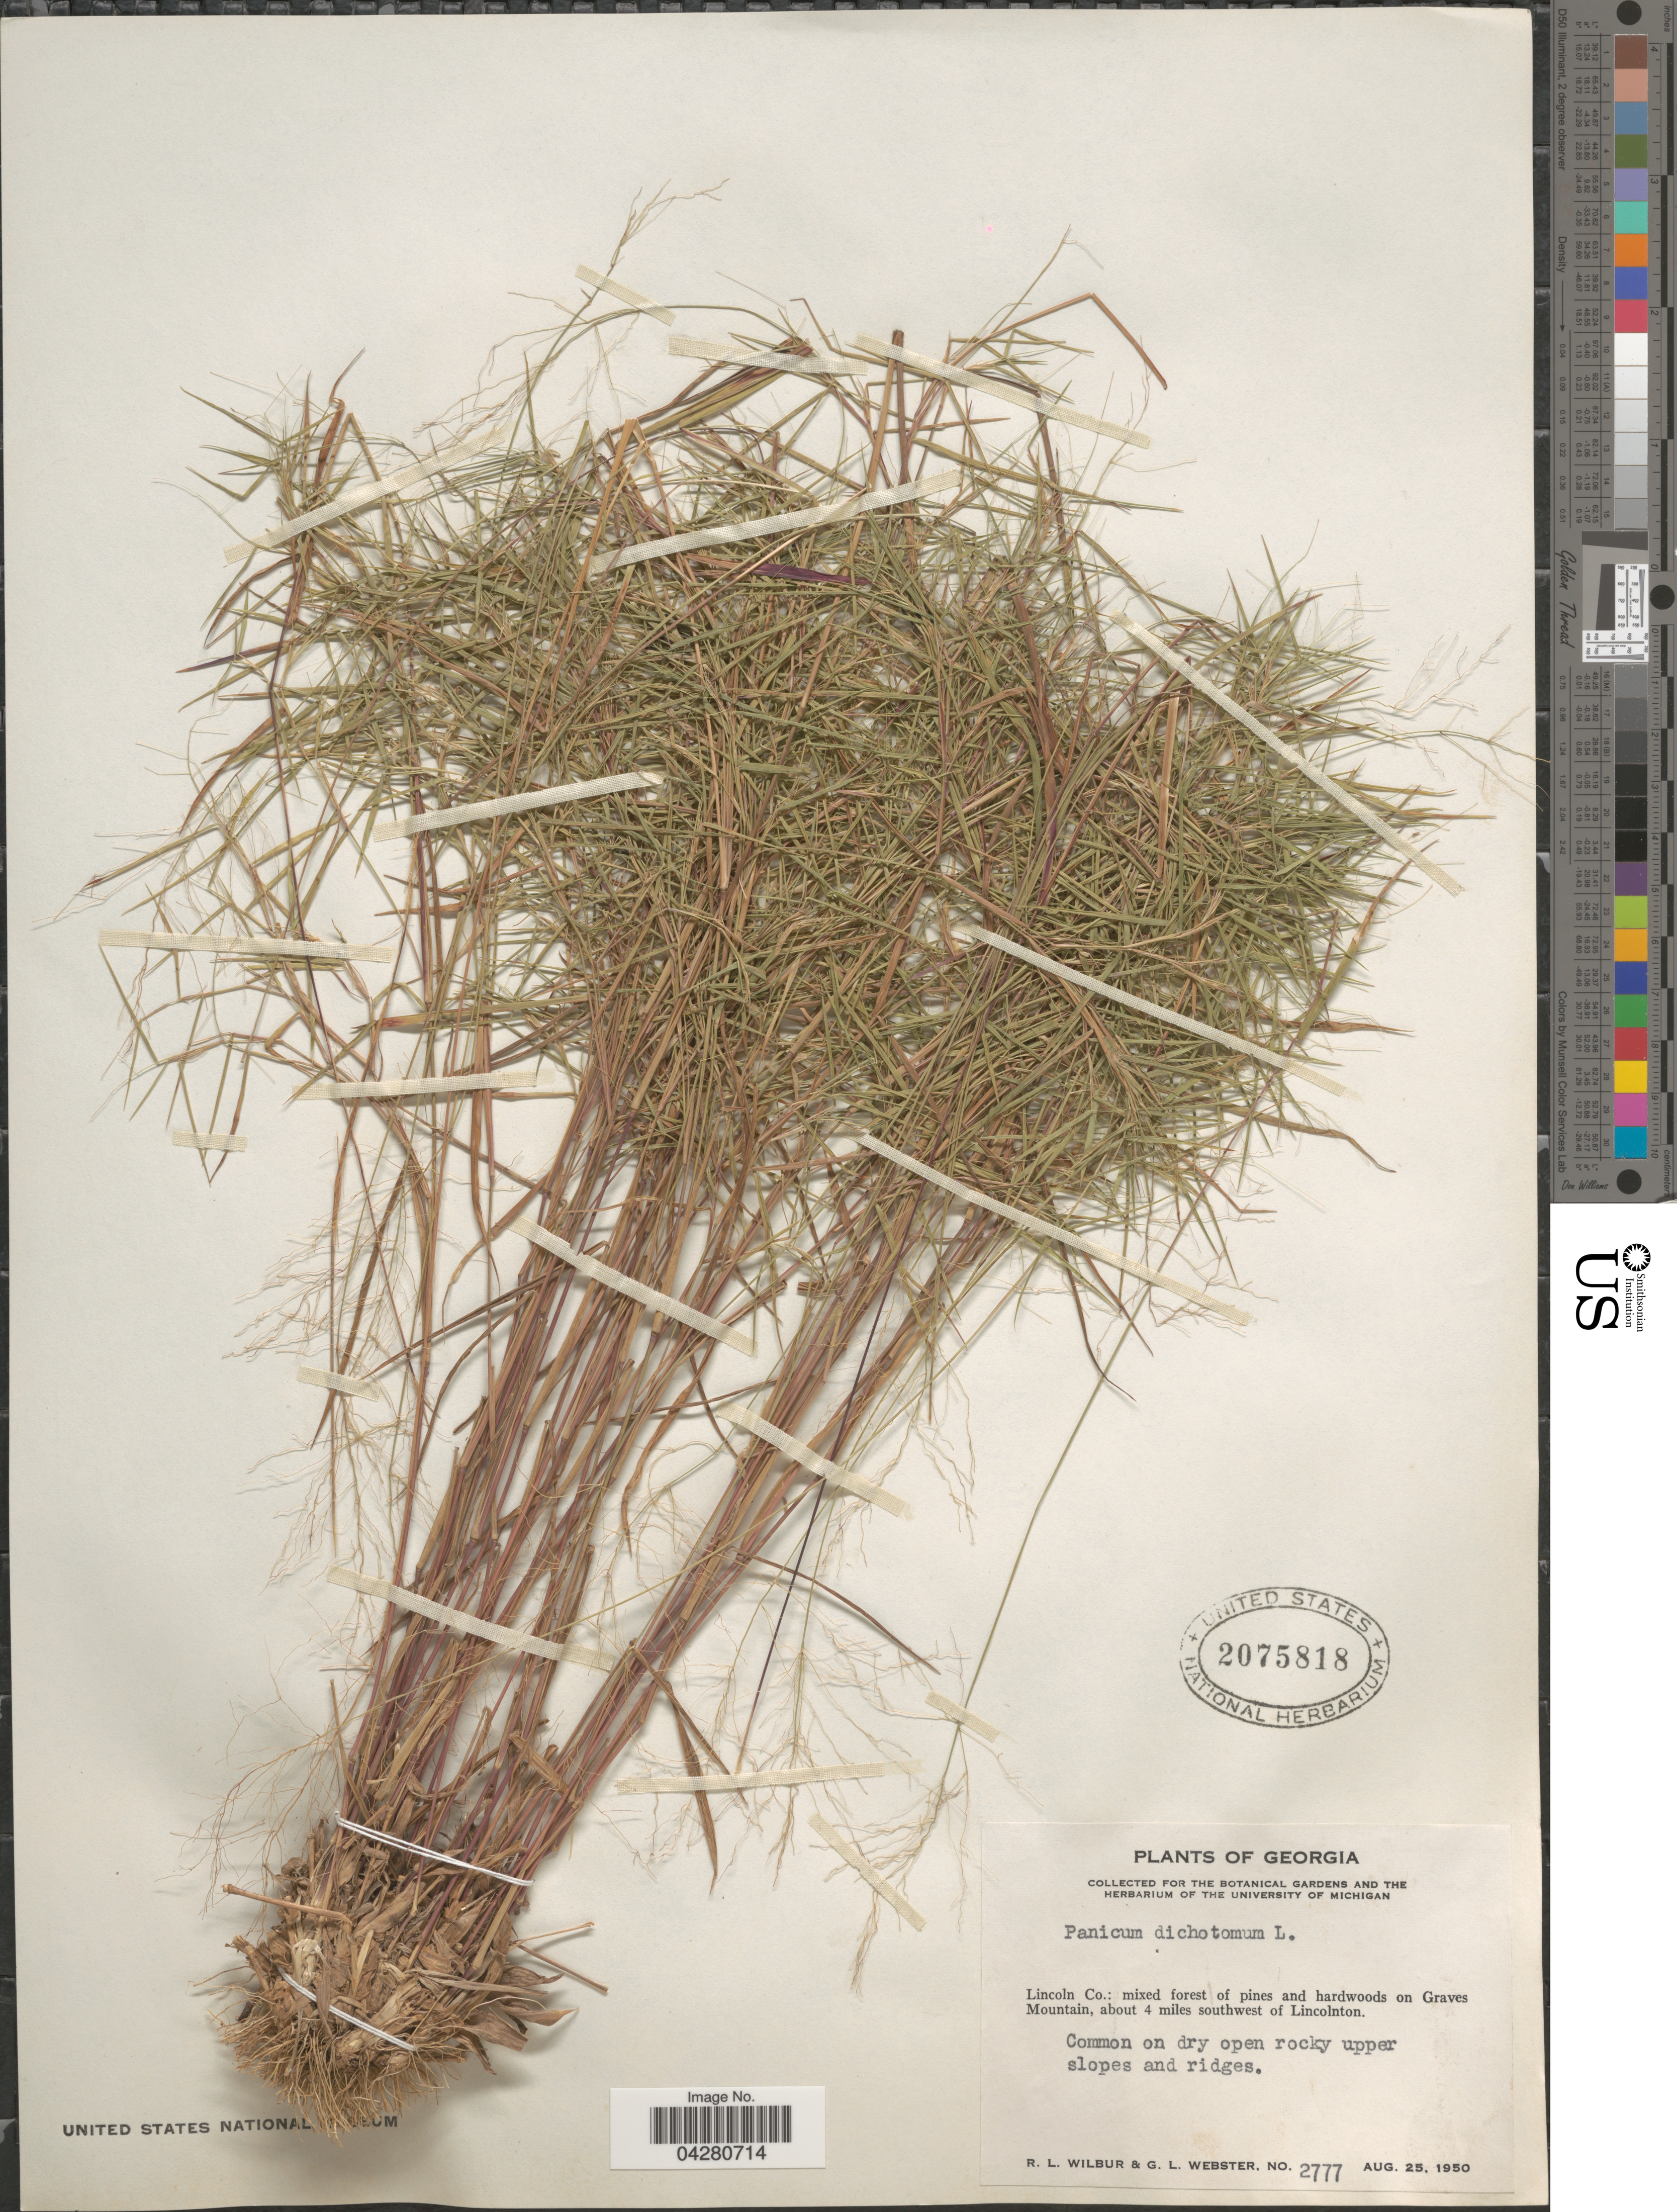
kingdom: Plantae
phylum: Tracheophyta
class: Liliopsida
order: Poales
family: Poaceae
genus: Dichanthelium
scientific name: Dichanthelium dichotomum var. dichotomum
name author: (L.) Gould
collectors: R. L. Wilbur & G. L. Webster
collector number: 2777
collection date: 1950-08-25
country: United States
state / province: Georgia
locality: Lincoln Co.: mixed forest of pines and hardwoods on Graves Mountain, about 4 miles southwest of Lincolnton. On dry open rocky upper slopes and ridges.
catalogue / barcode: US 2075818